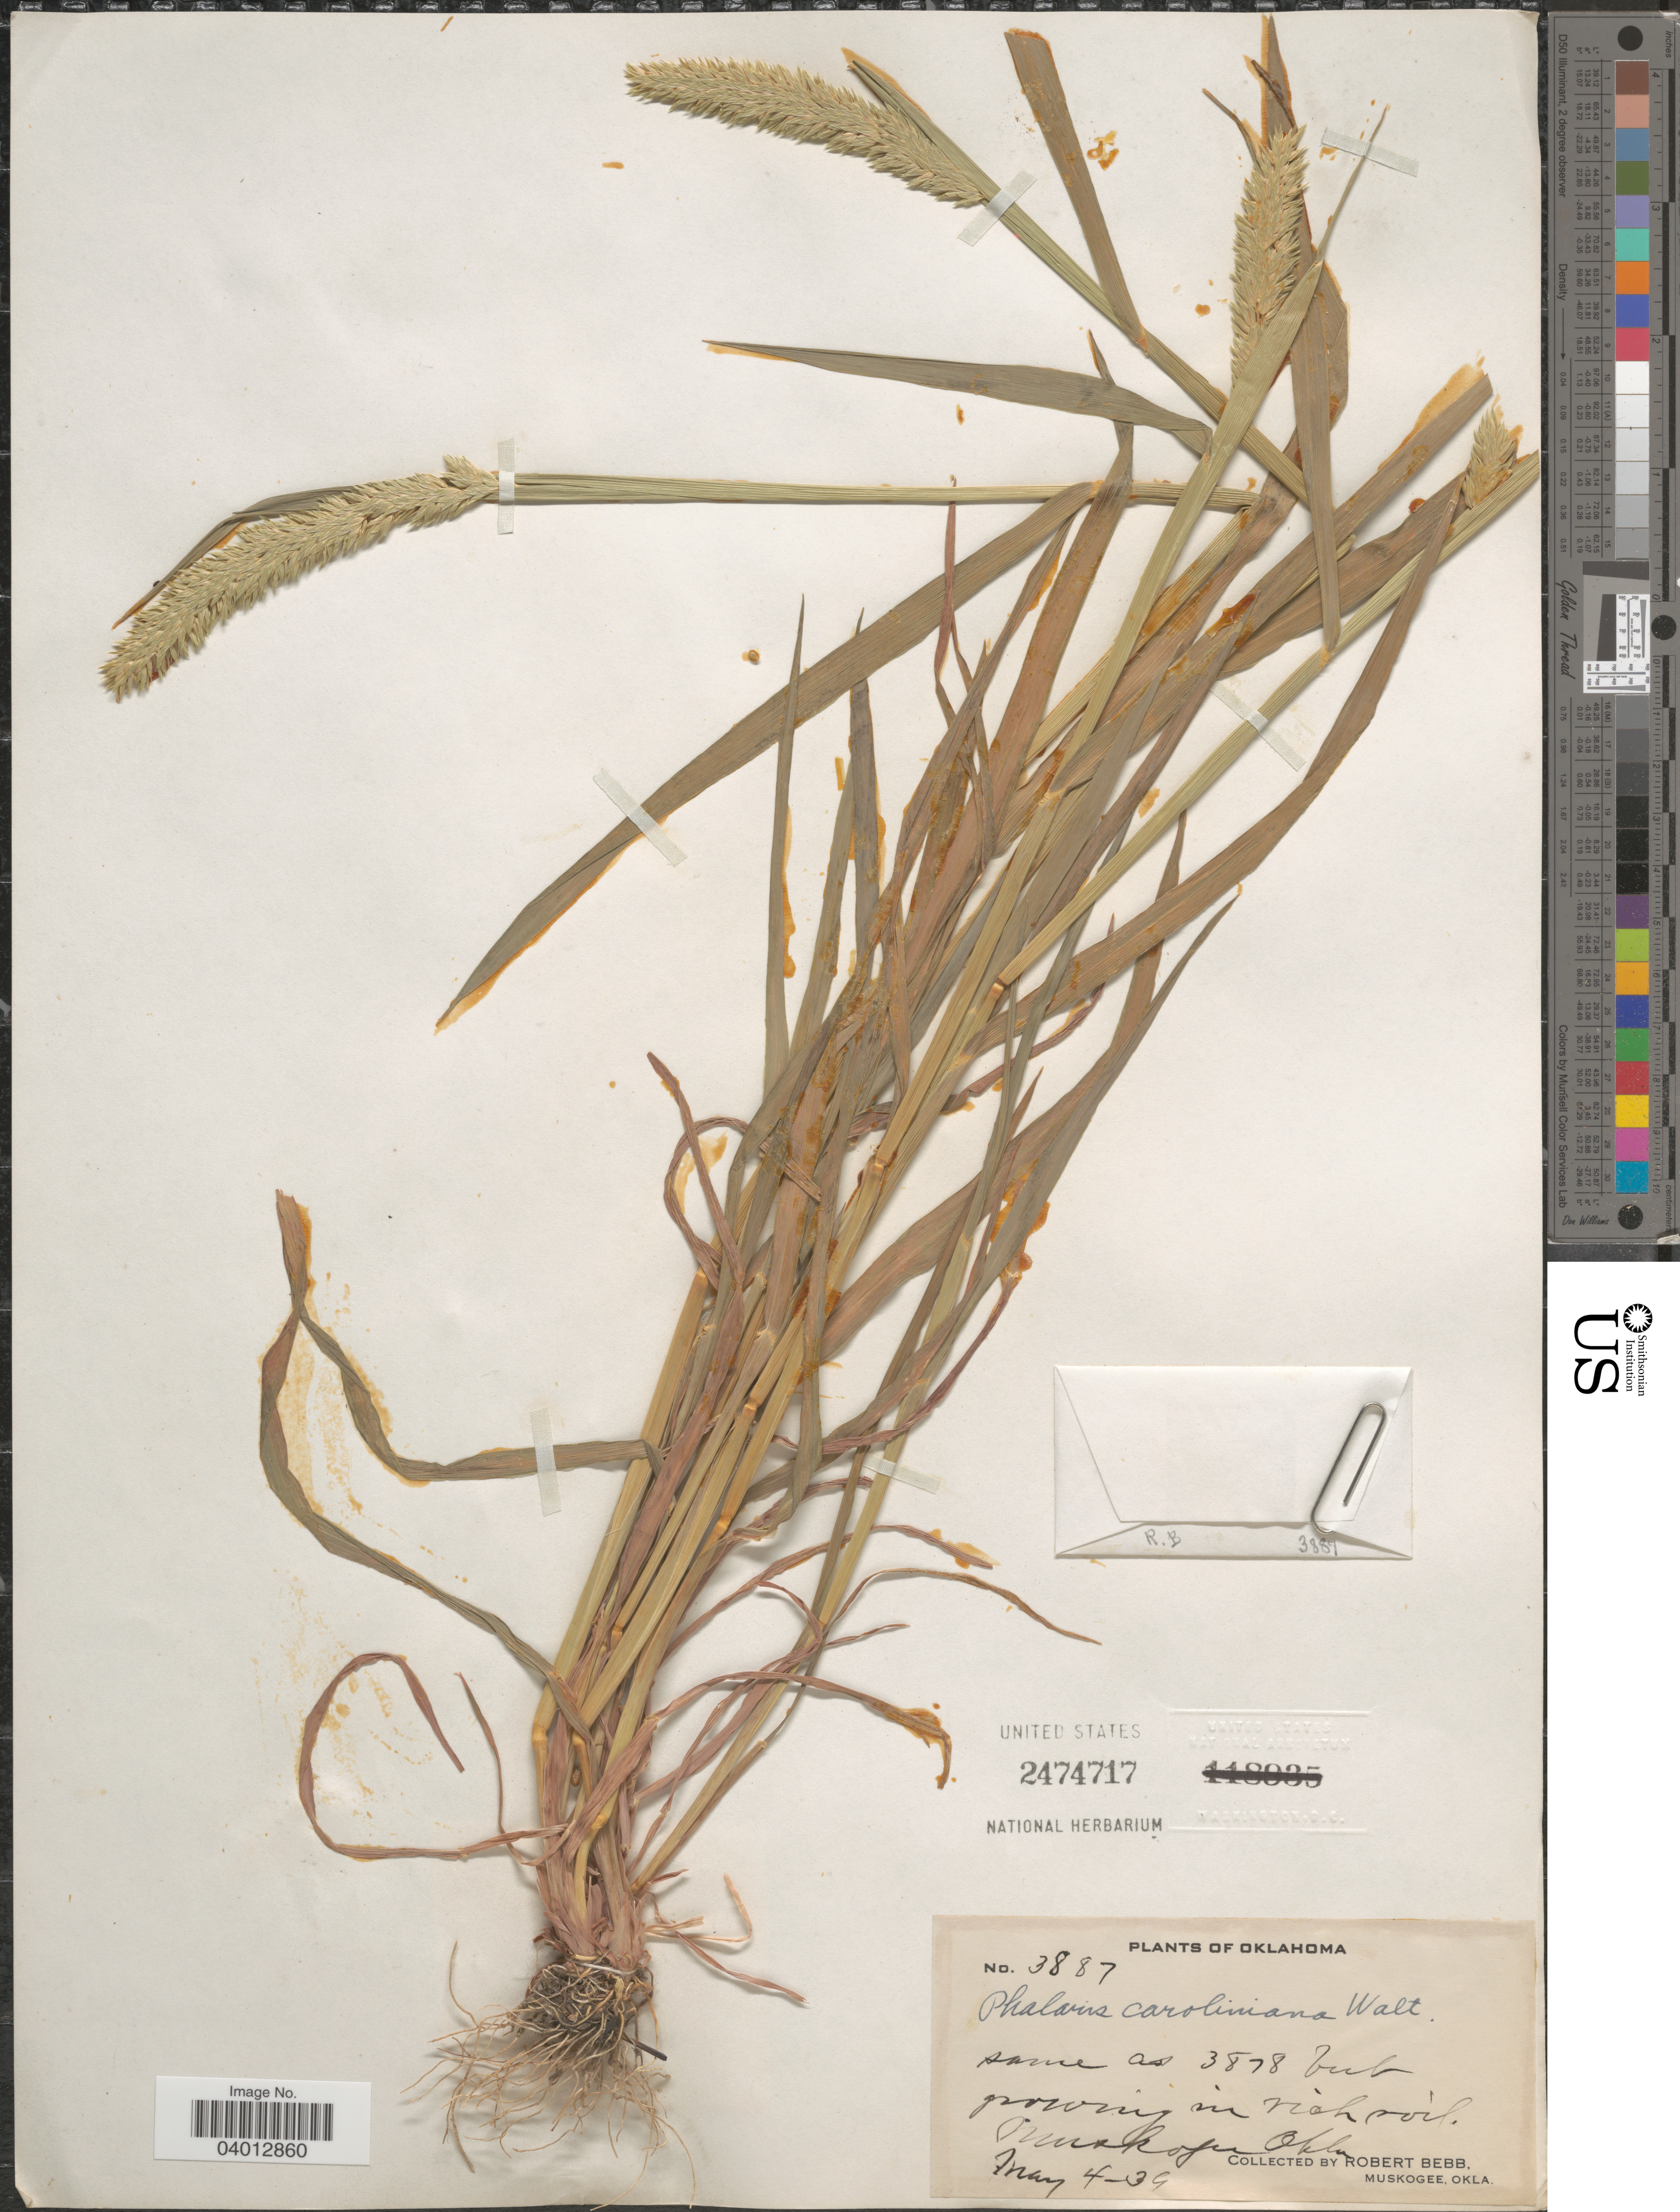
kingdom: Plantae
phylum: Tracheophyta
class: Liliopsida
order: Poales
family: Poaceae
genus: Phalaris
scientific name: Phalaris caroliniana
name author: Walter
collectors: R. Bebb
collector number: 3887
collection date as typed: Transcribed d/m/y: 4/5/39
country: United States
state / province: Oklahoma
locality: Muskogee.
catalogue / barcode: US 2474717